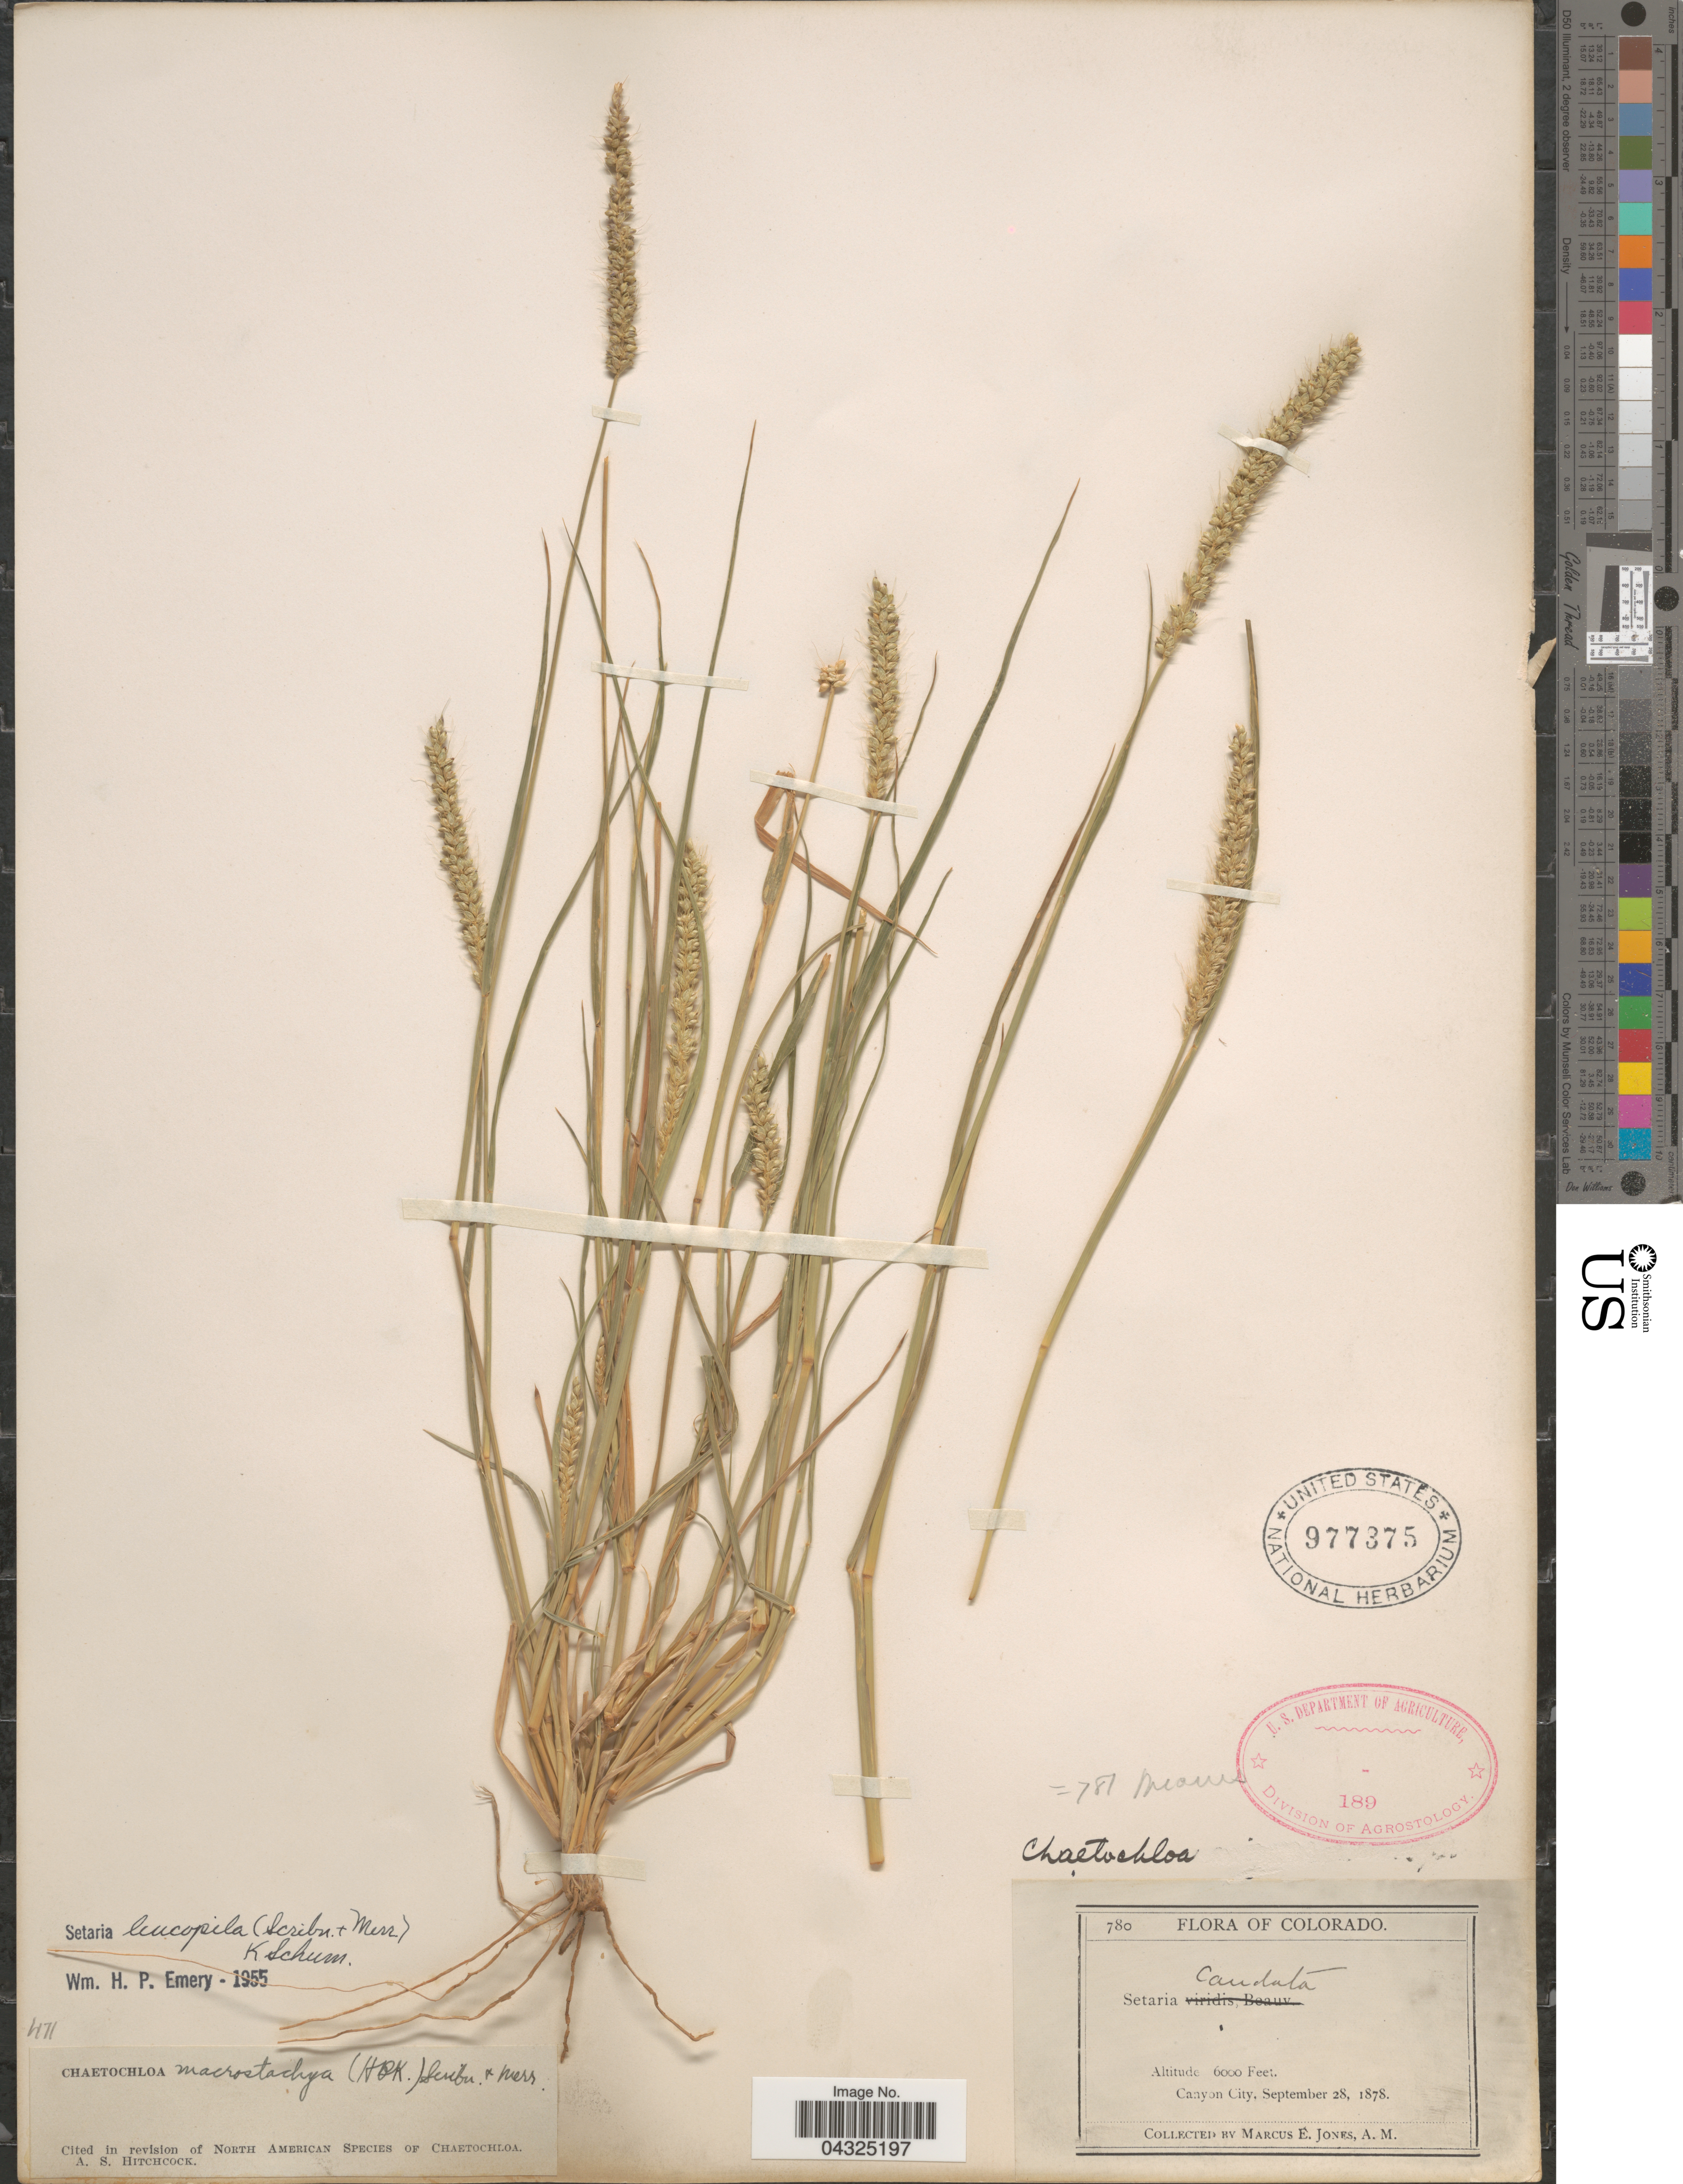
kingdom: Plantae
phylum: Tracheophyta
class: Liliopsida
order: Poales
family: Poaceae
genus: Setaria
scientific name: Setaria leucopila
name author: (Scribn. & Merr.) K. Schum.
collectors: M. E. Jones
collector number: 780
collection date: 1878-09-28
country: United States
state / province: Colorado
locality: Canyon City.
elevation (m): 1829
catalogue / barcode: US 977375